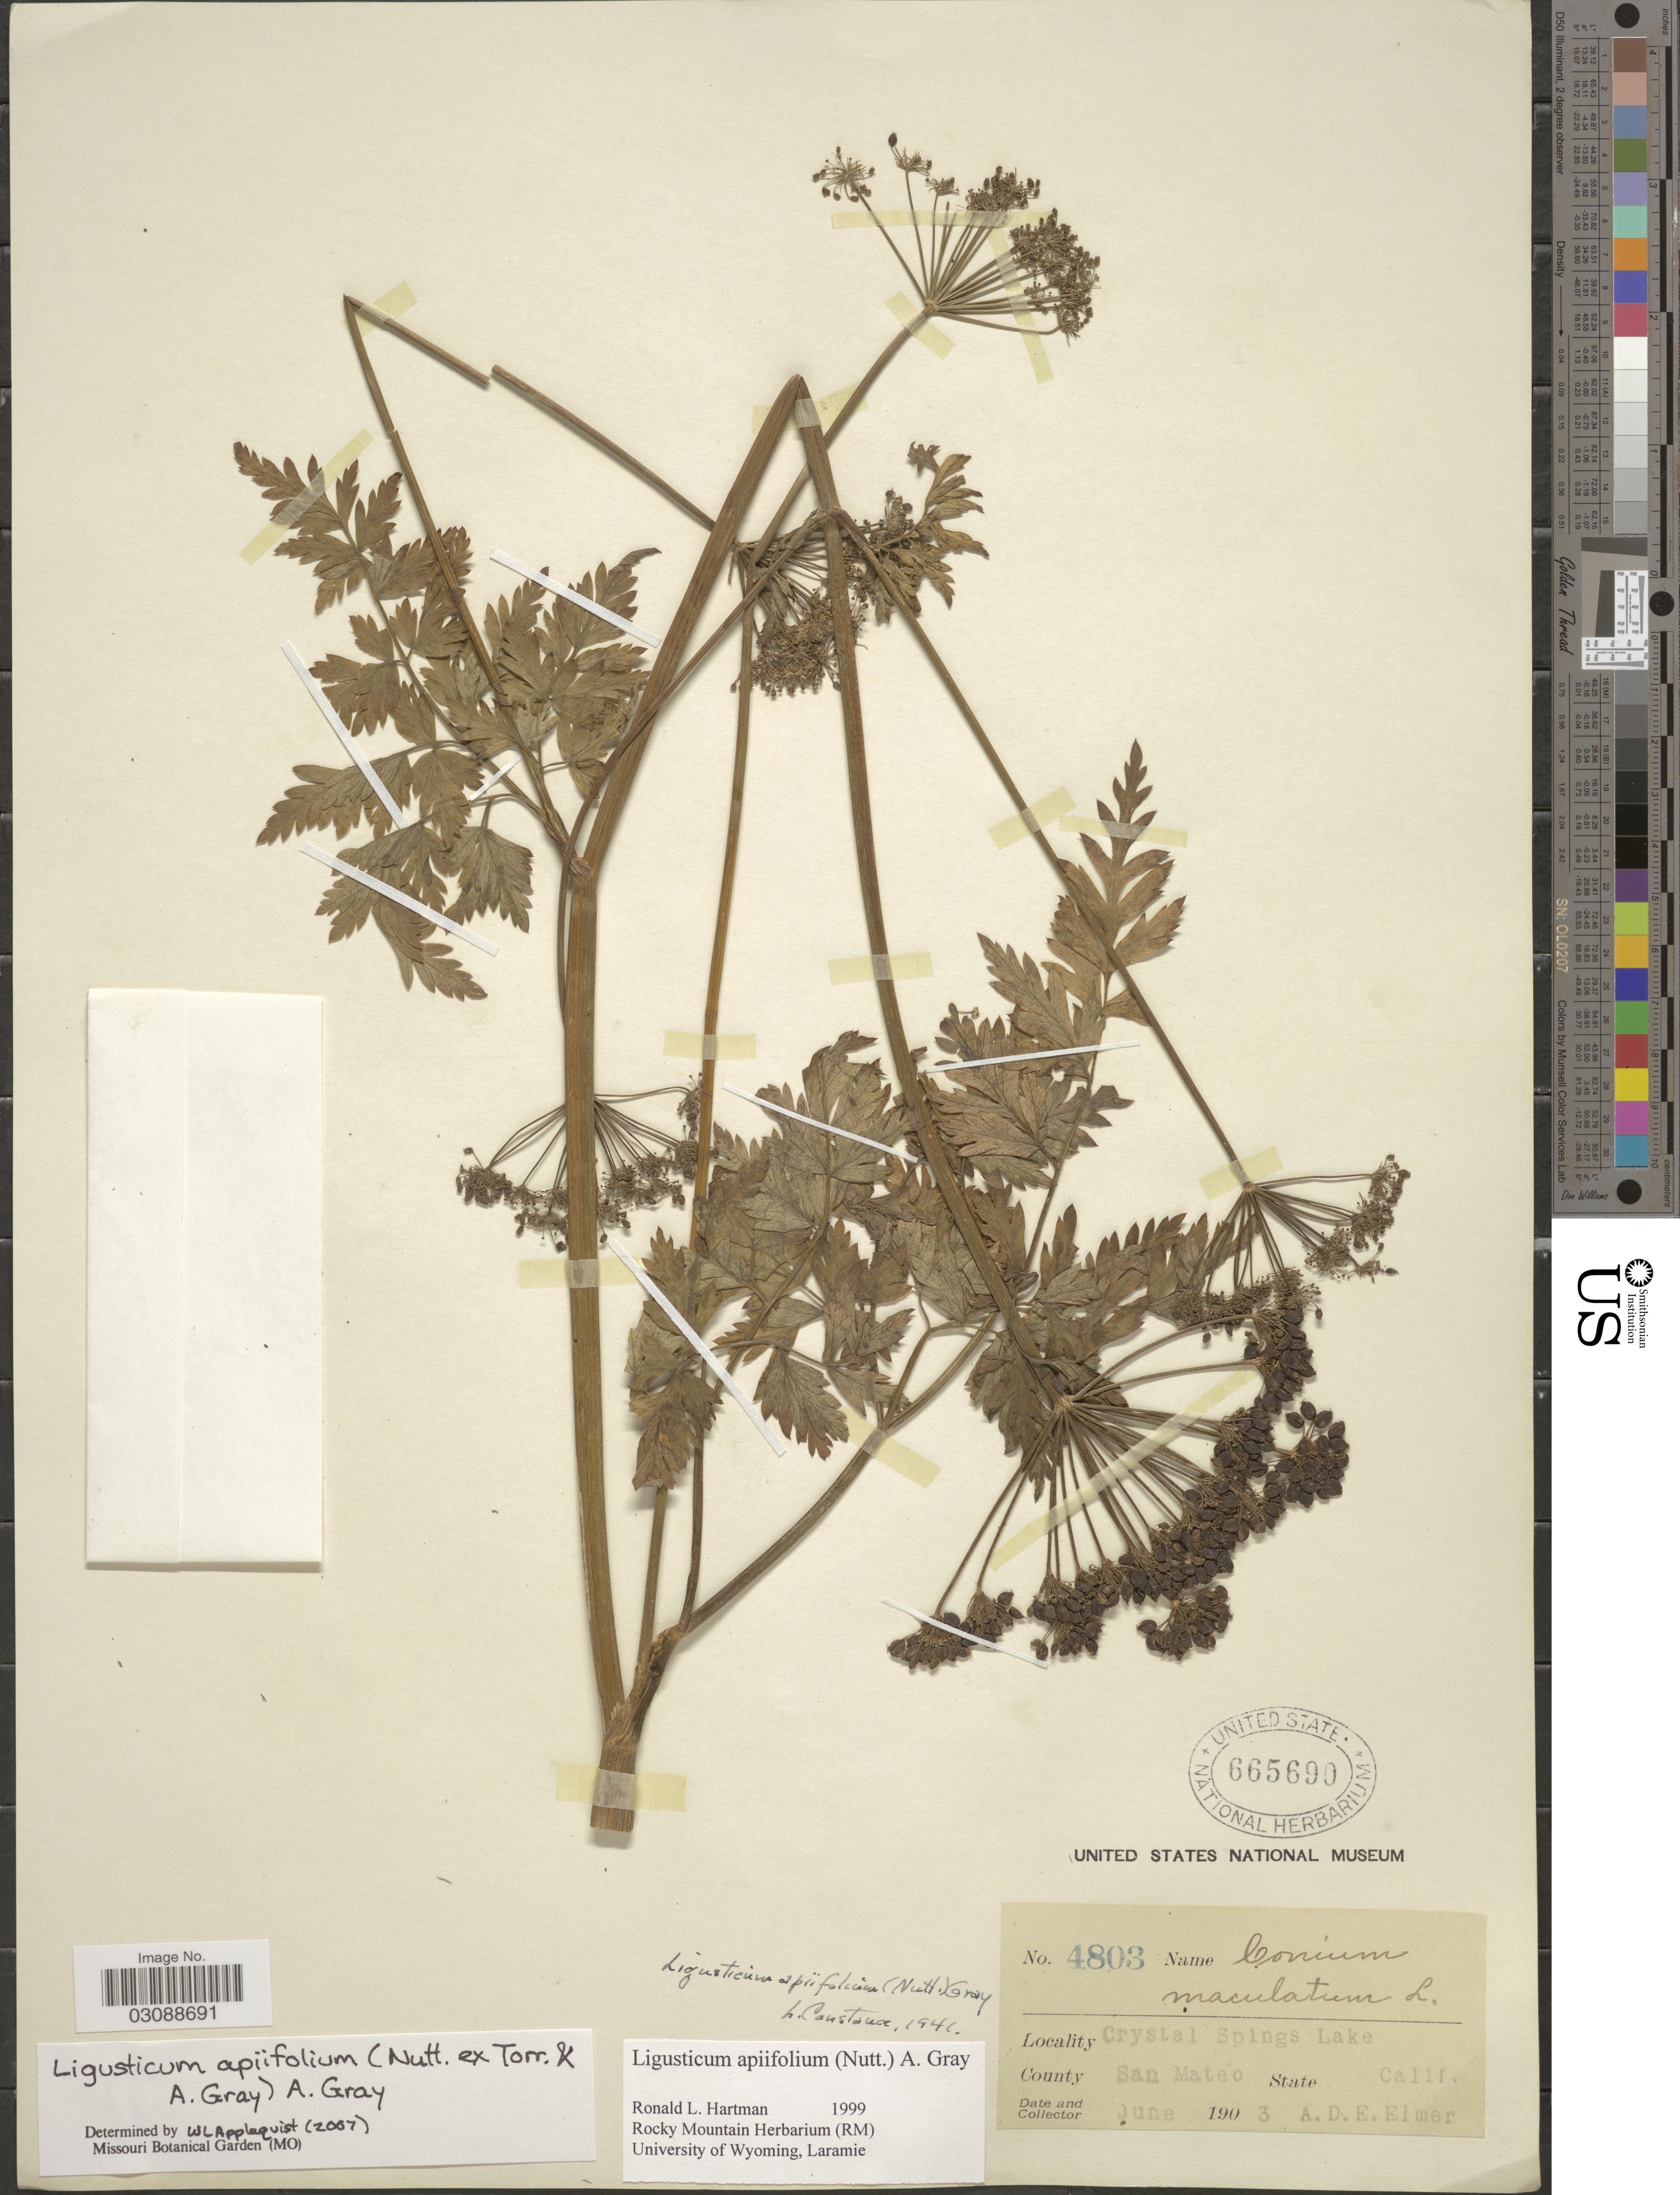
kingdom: Plantae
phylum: Tracheophyta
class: Magnoliopsida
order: Apiales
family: Apiaceae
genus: Ligusticum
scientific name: Ligusticum apiifolium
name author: (Nutt. ex Torr. & A. Gray) A. Gray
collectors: A. D. E. Elmer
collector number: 4803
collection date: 1903-06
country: United States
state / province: California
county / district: San Mateo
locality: Crystal Springs Lake. County San Mateo.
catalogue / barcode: US 665690